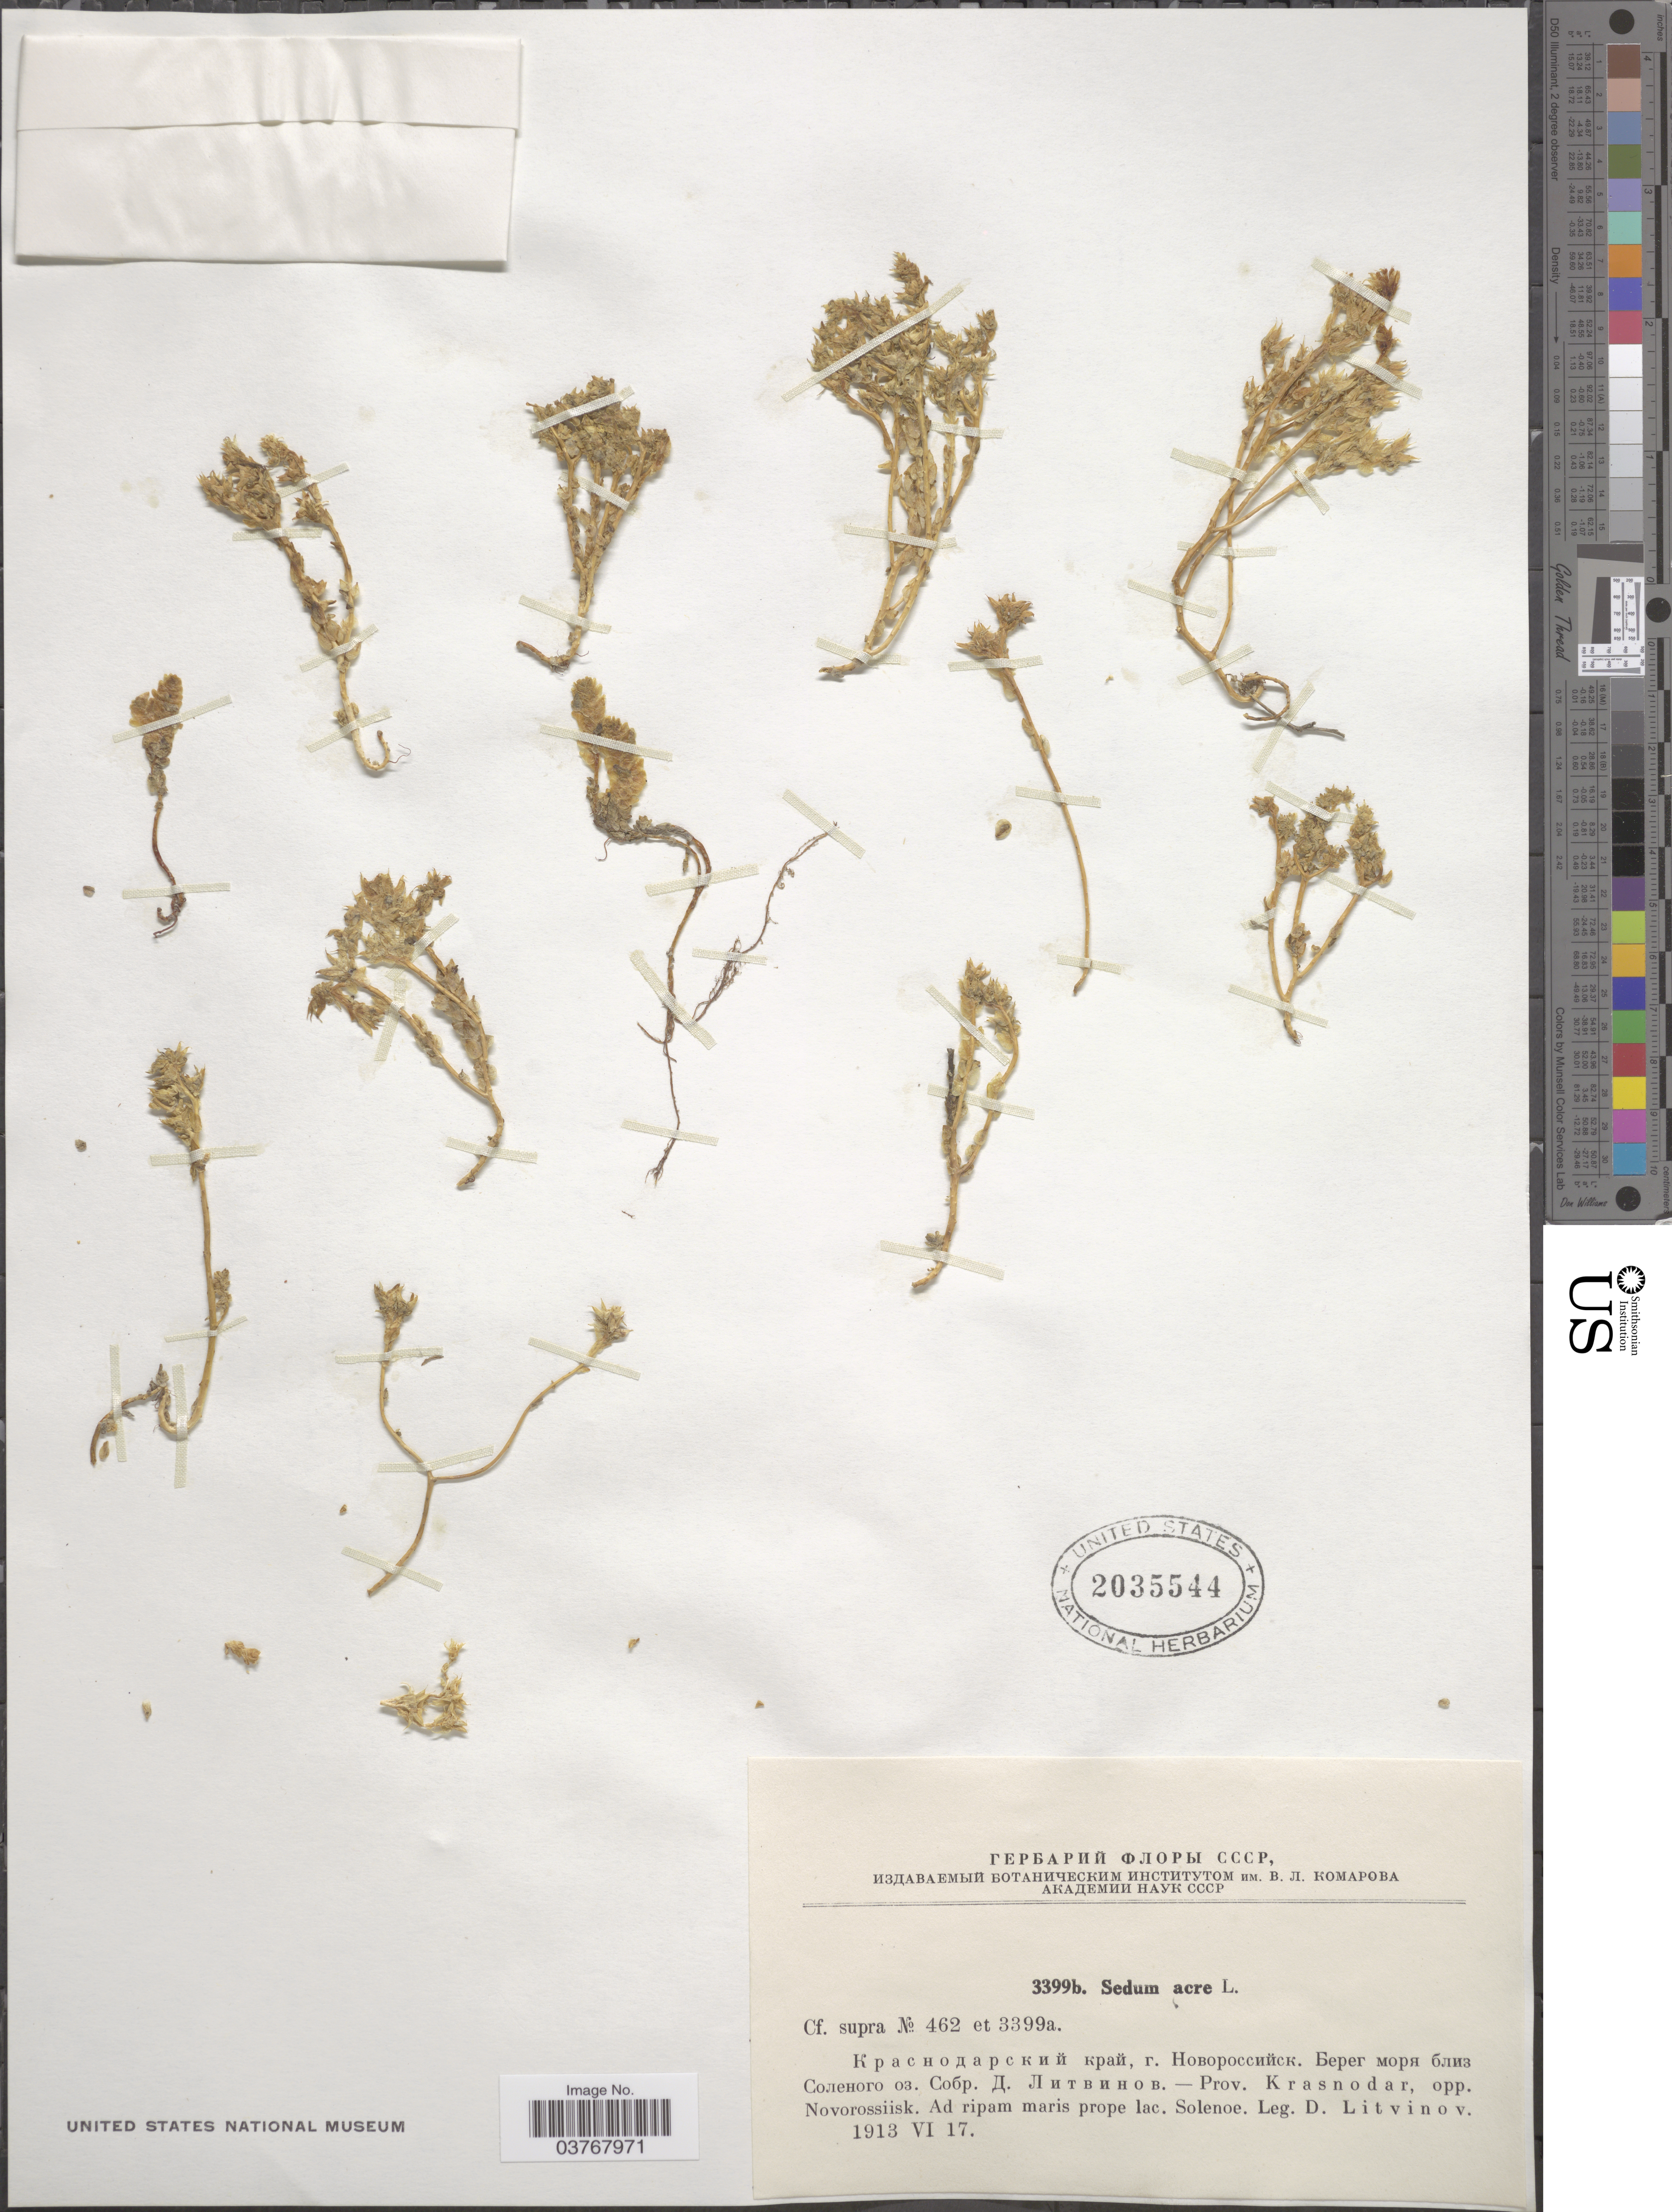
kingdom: Plantae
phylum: Tracheophyta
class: Magnoliopsida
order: Saxifragales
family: Crassulaceae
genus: Sedum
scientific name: Sedum acre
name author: L.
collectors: D. Litvinov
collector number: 3399b.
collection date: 1913-06-17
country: Russian Federation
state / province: Krasnodar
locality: Opp. Novorossiisk. Ad ripam maris prope lac. Solenoe.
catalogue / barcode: US 2035544